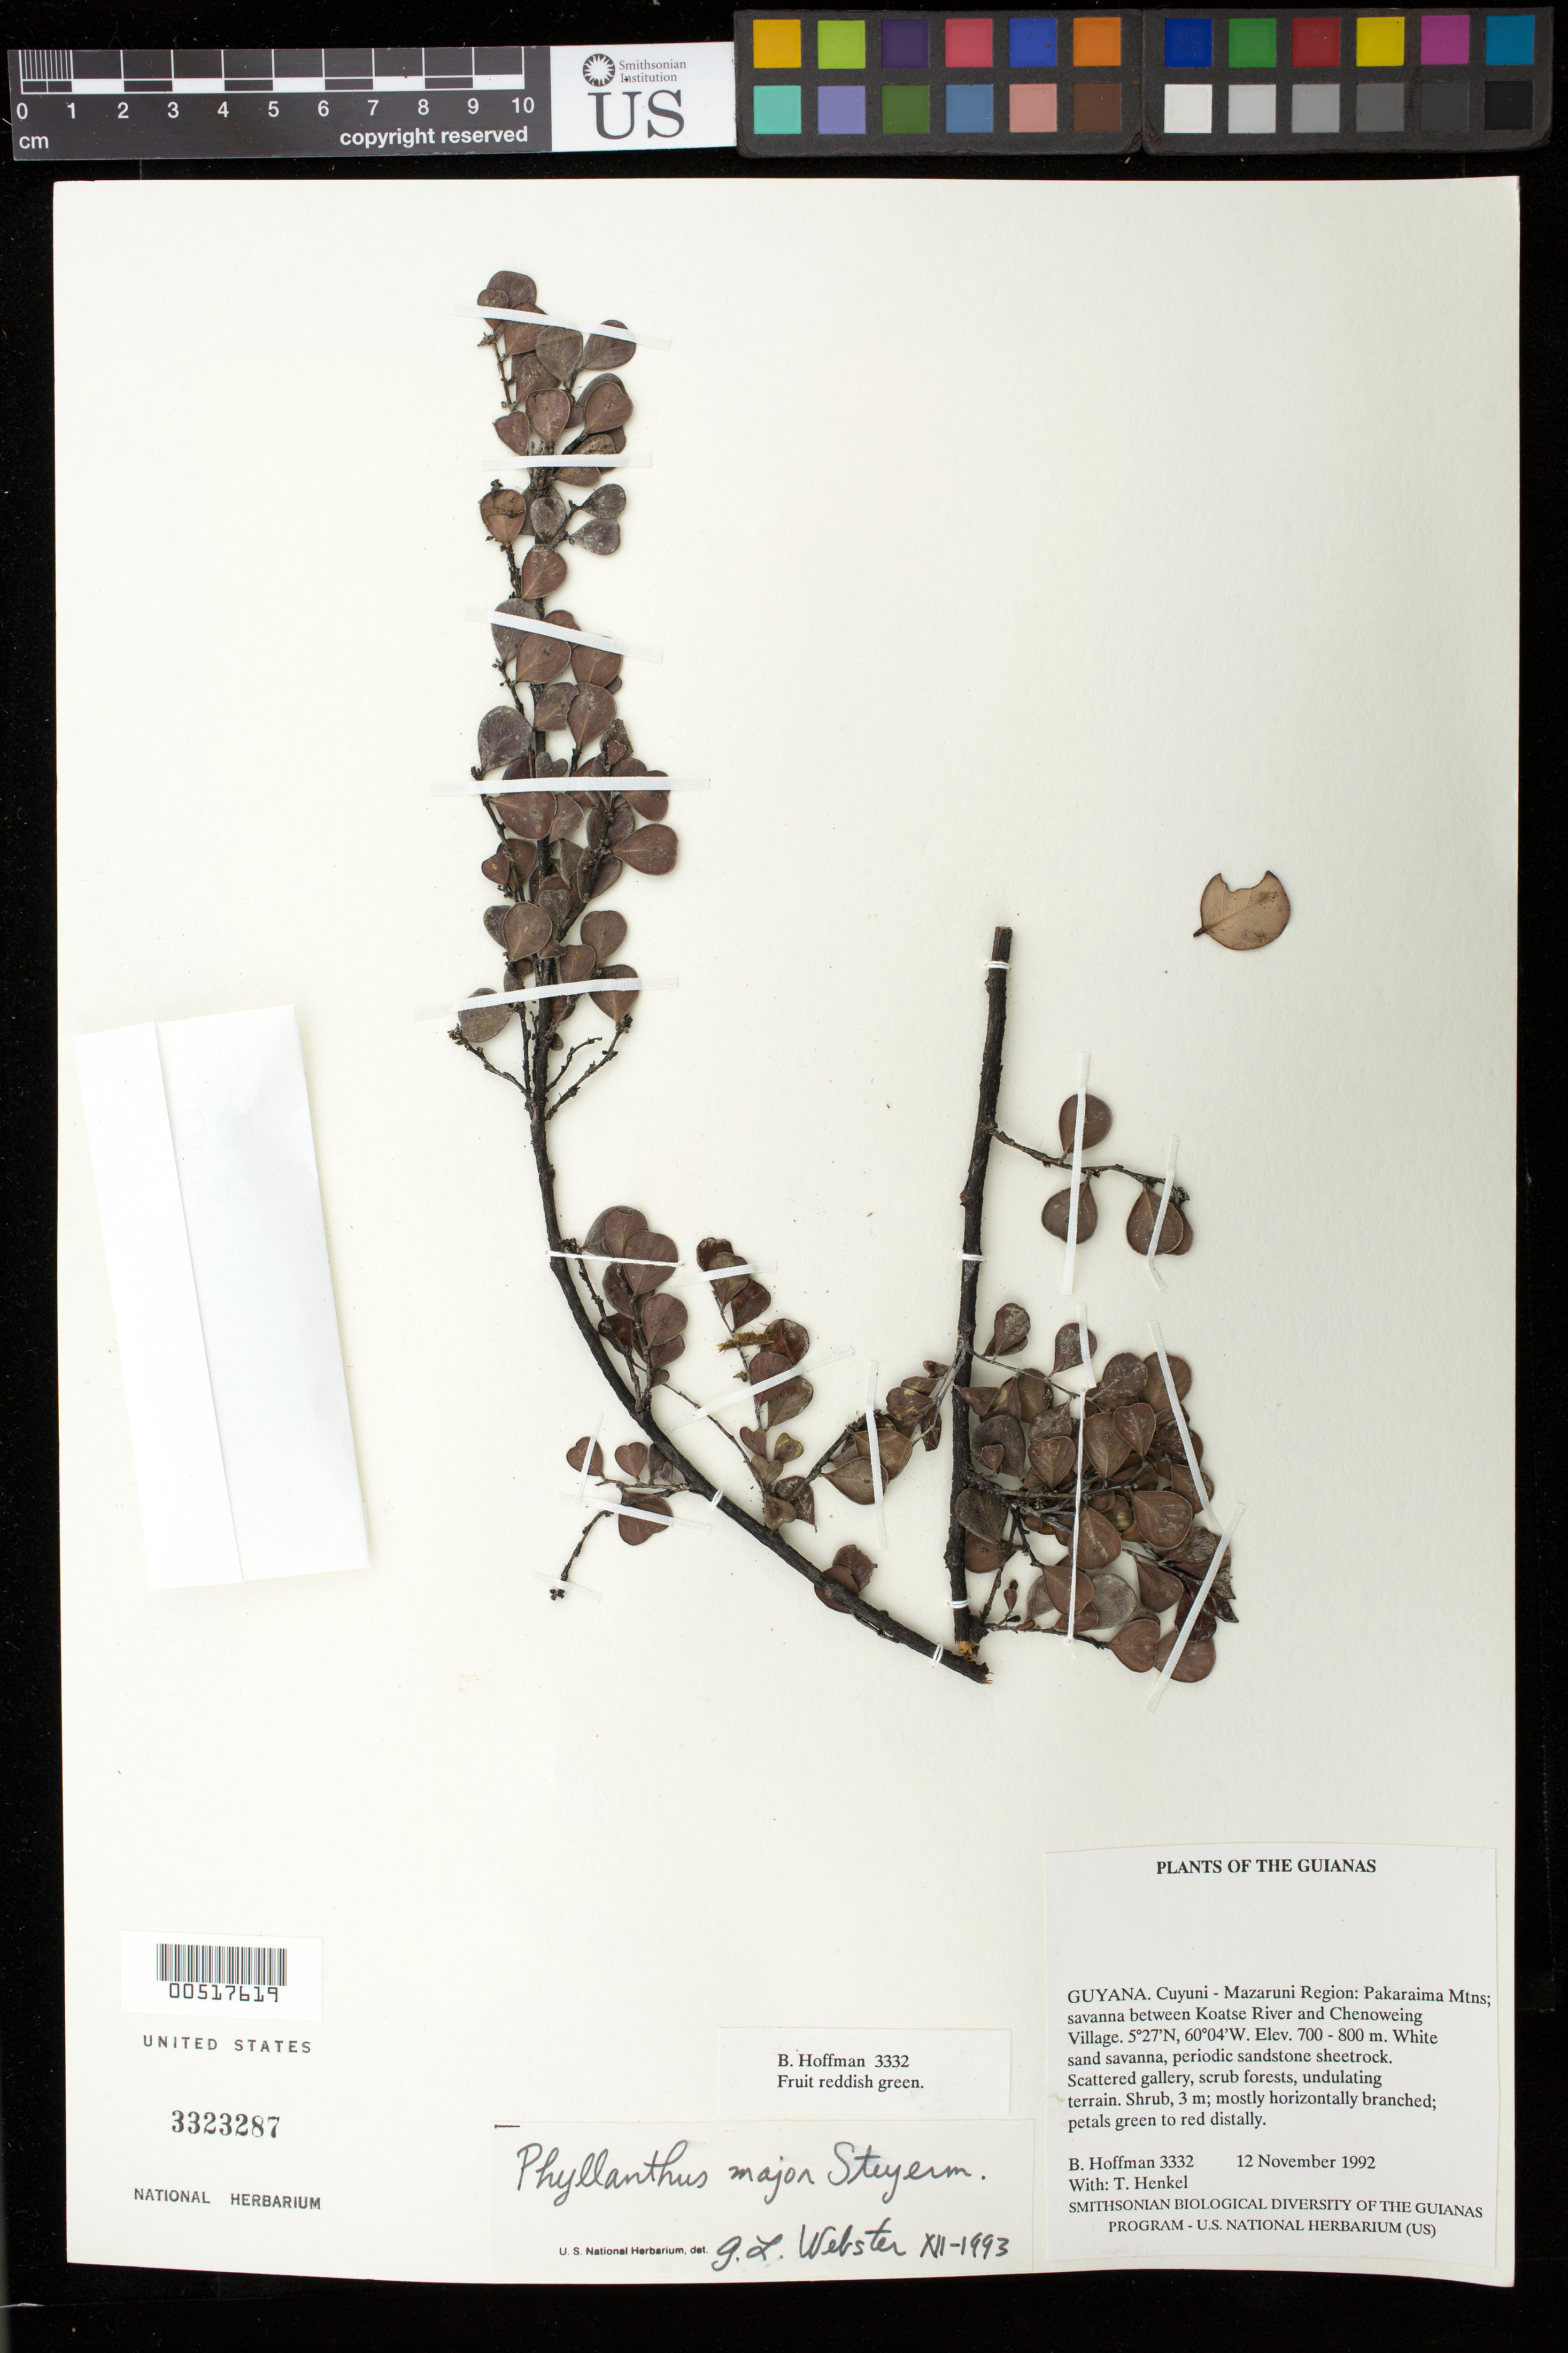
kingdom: Plantae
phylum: Tracheophyta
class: Magnoliopsida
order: Malpighiales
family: Phyllanthaceae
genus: Phyllanthus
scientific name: Phyllanthus majus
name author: Steyerm.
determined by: Webster, Grady L.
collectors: B. Hoffman & T. Henkel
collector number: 3332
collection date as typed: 12 November 1992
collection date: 1992-11-12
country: Guyana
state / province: Cuyuni-Mazaruni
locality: Pakaraima Mountains; between Koatse River and Chenoweing village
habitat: White sand savanna, periodic sandstone sheetrock. Scattered gallery, scrub forests, undulating terrain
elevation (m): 700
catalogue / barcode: US 3323287